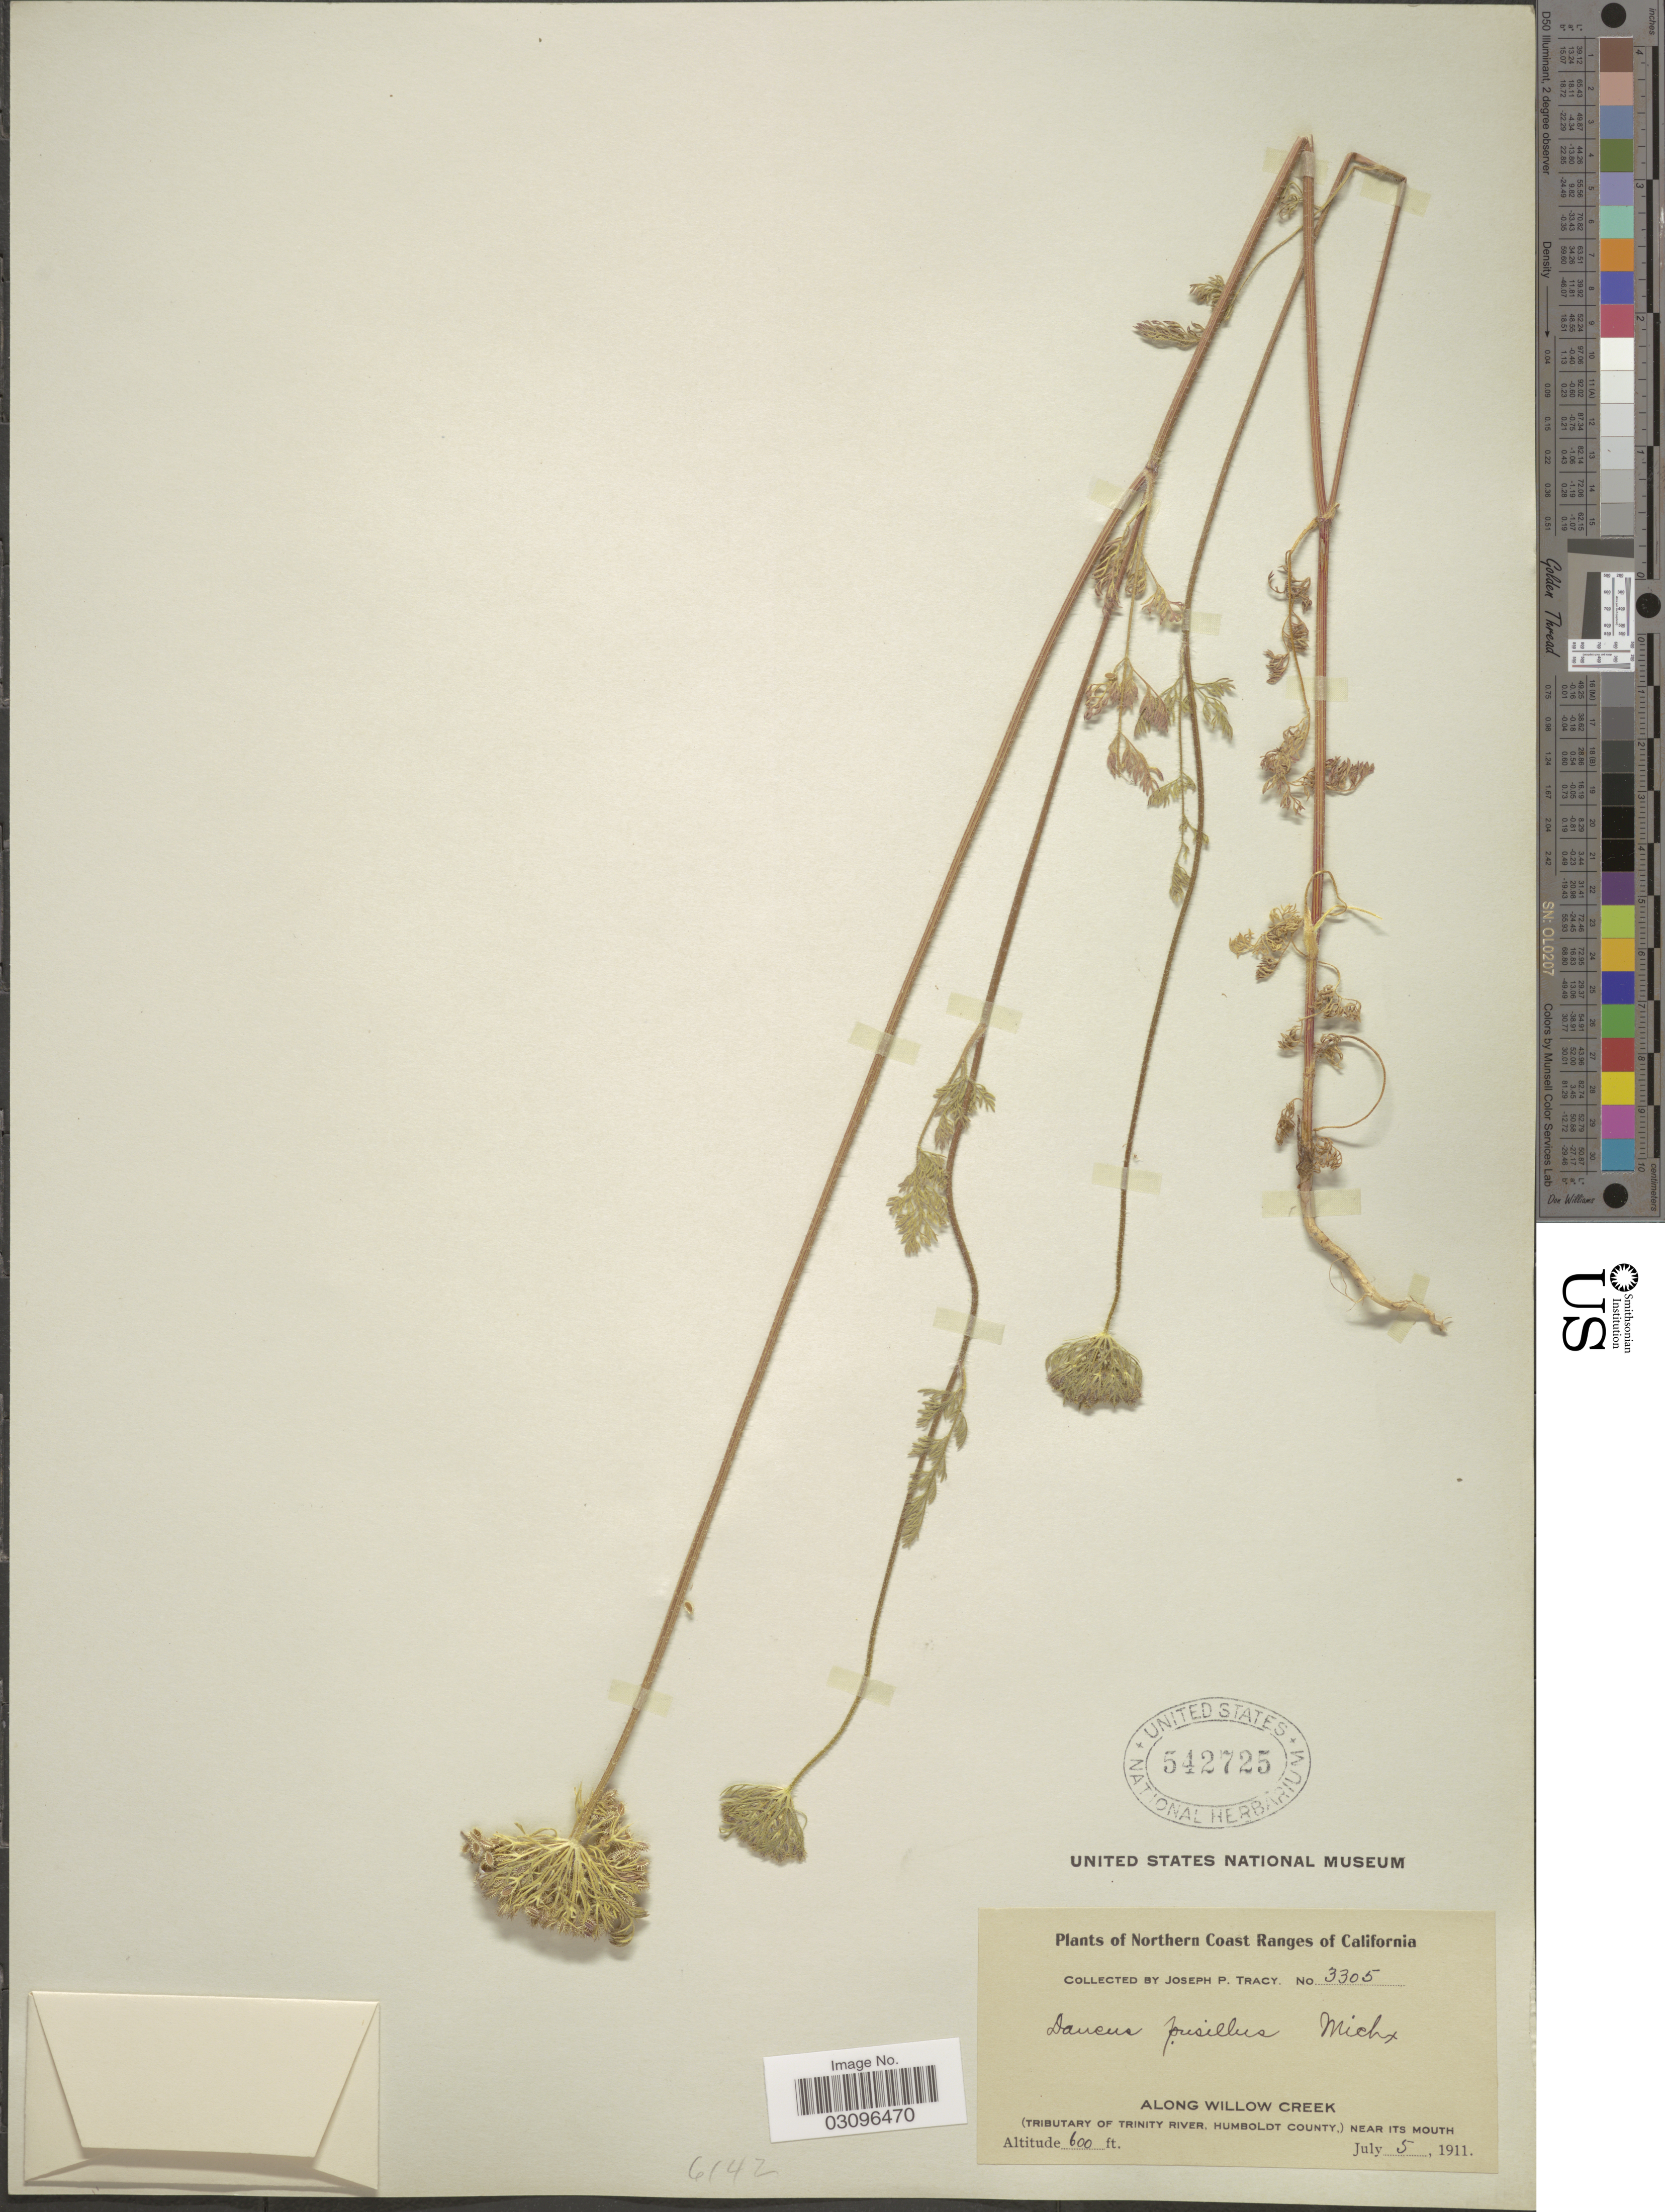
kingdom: Plantae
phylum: Tracheophyta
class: Magnoliopsida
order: Apiales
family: Apiaceae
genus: Daucus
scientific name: Daucus pusillus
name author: Michx.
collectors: J. Tracy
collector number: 3305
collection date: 1911-07-05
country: United States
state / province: California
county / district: Humboldt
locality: Northern Coast Ranges of California, Along Willow Creek (Tributary of Trinity River, Humboldt County,) near its mouth.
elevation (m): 183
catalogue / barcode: US 542725